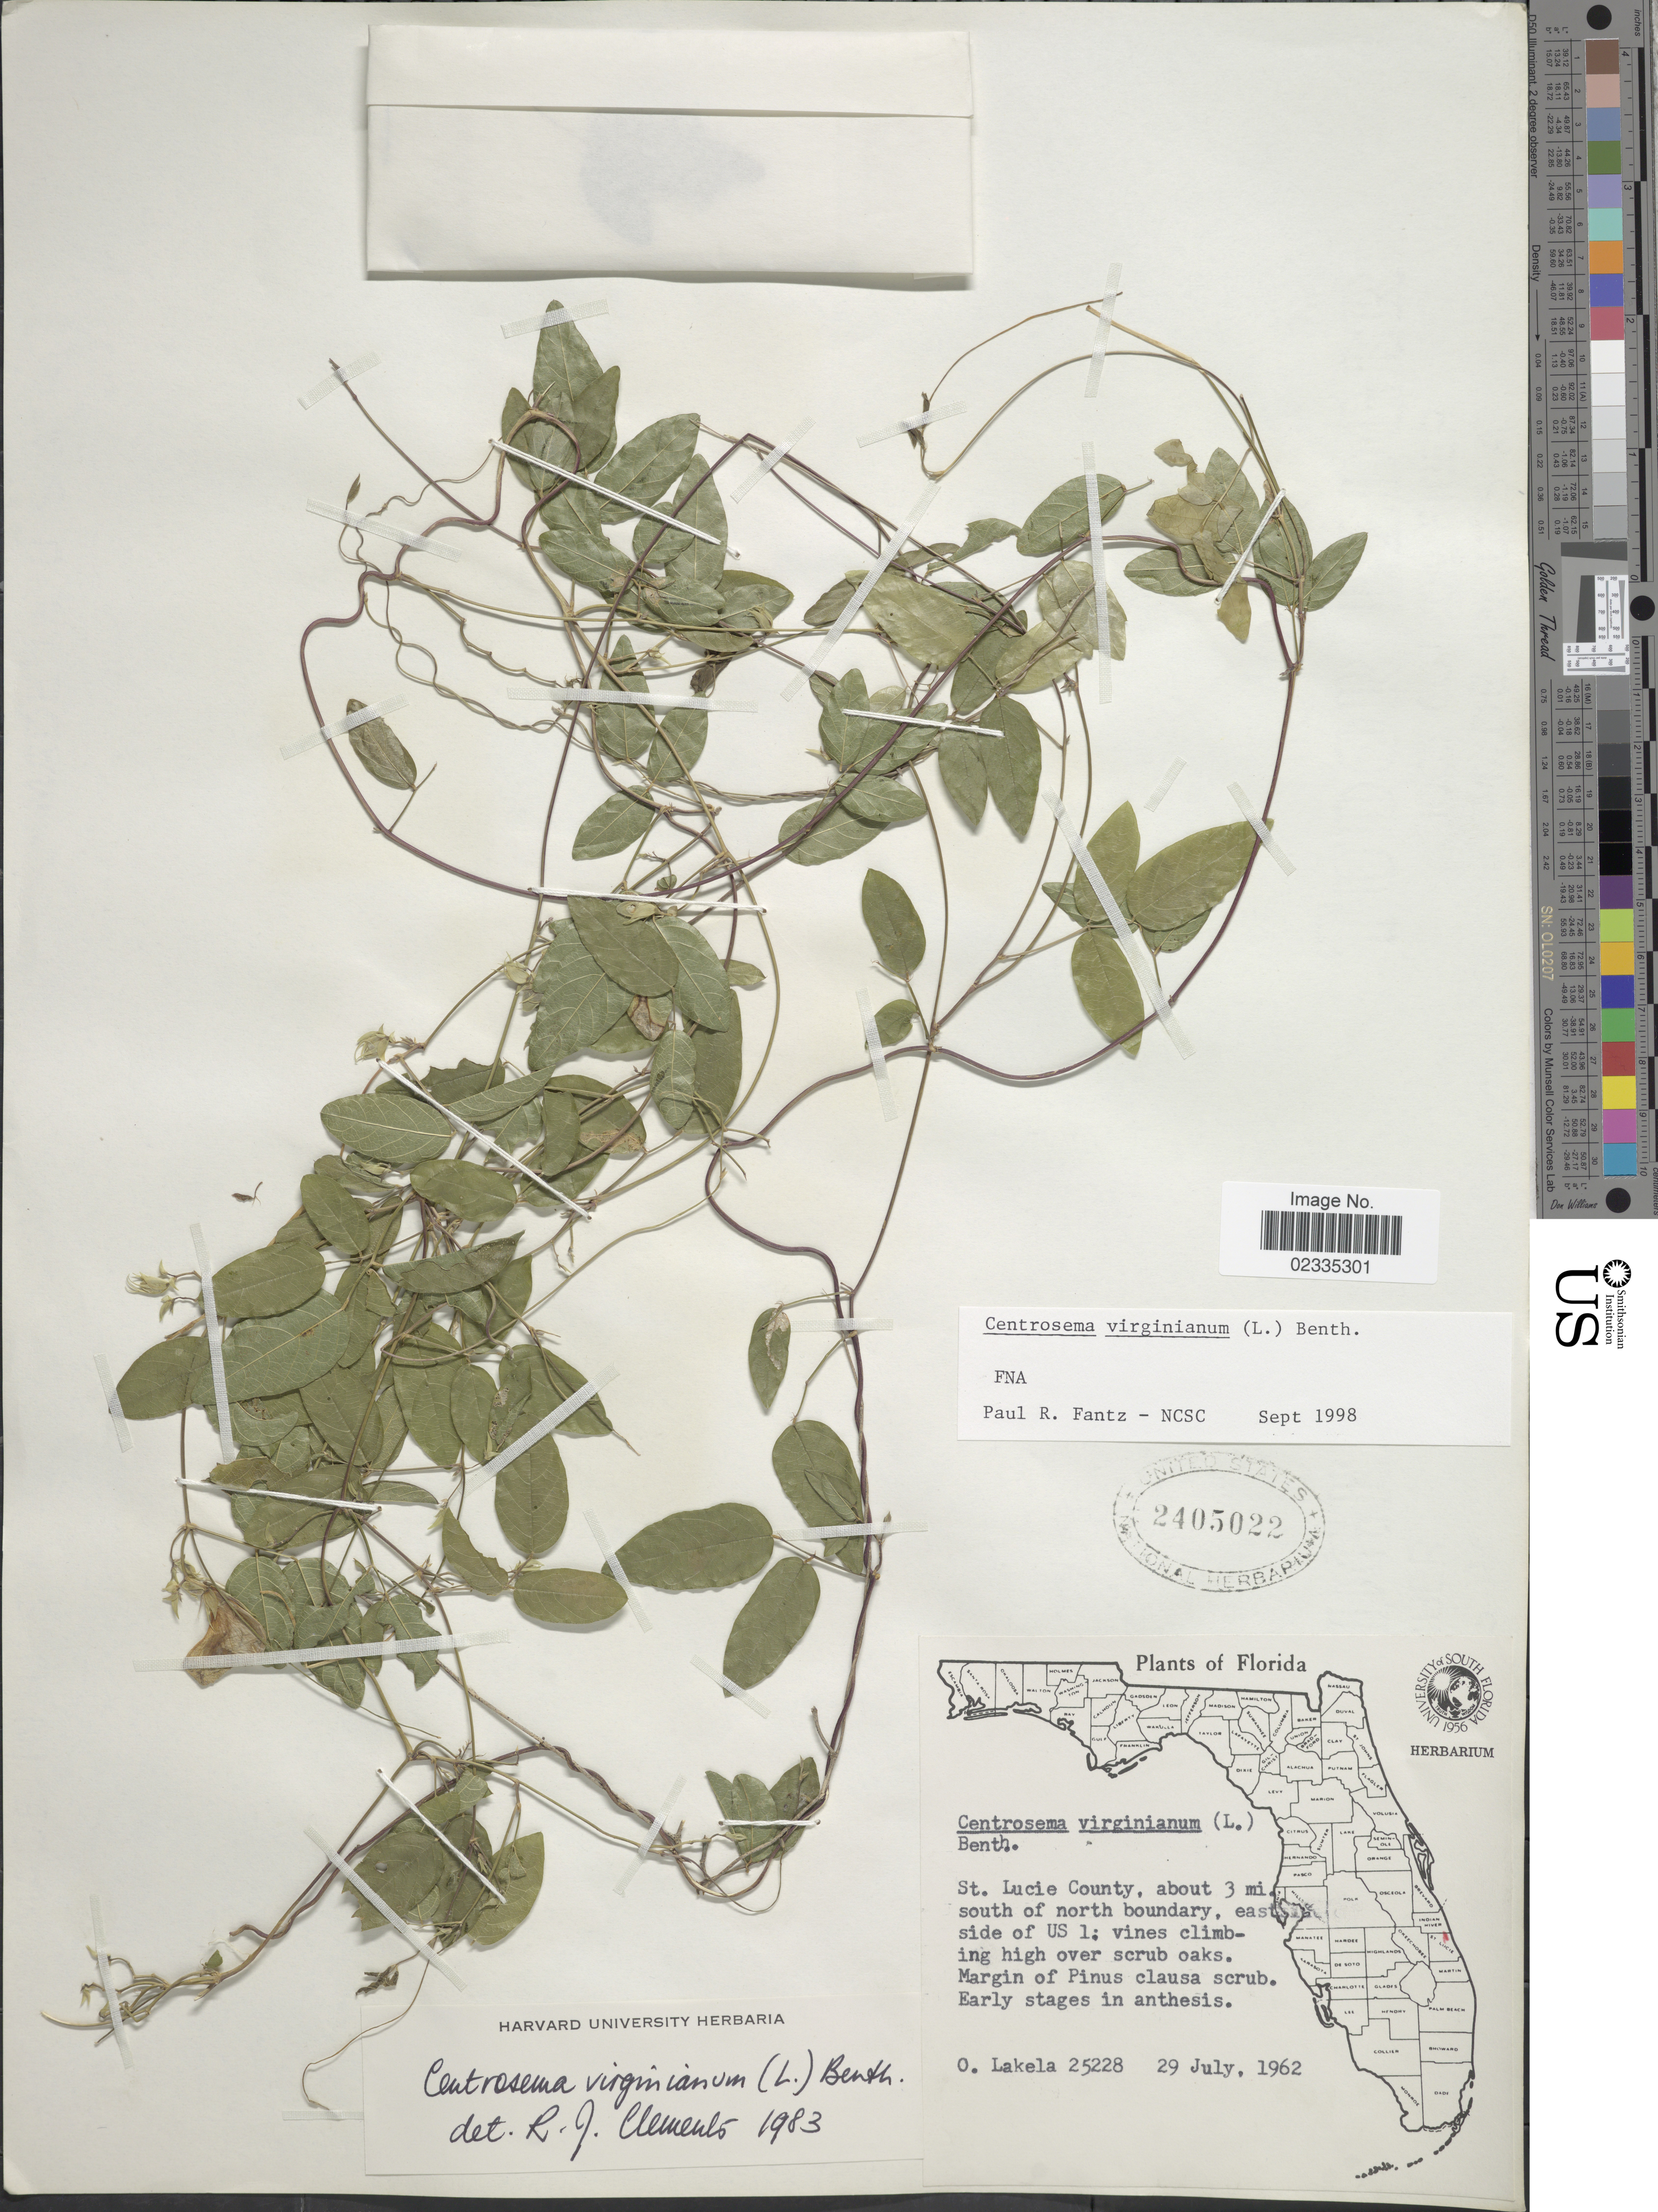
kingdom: Plantae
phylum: Tracheophyta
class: Magnoliopsida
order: Fabales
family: Fabaceae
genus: Centrosema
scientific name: Centrosema virginianum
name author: (L.) Benth.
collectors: O. Lakela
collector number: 25228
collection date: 1962-07-29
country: United States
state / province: Florida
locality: St. Lucie County, about 3 mi. south of north boundary, east side of US 1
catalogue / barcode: US 2405022